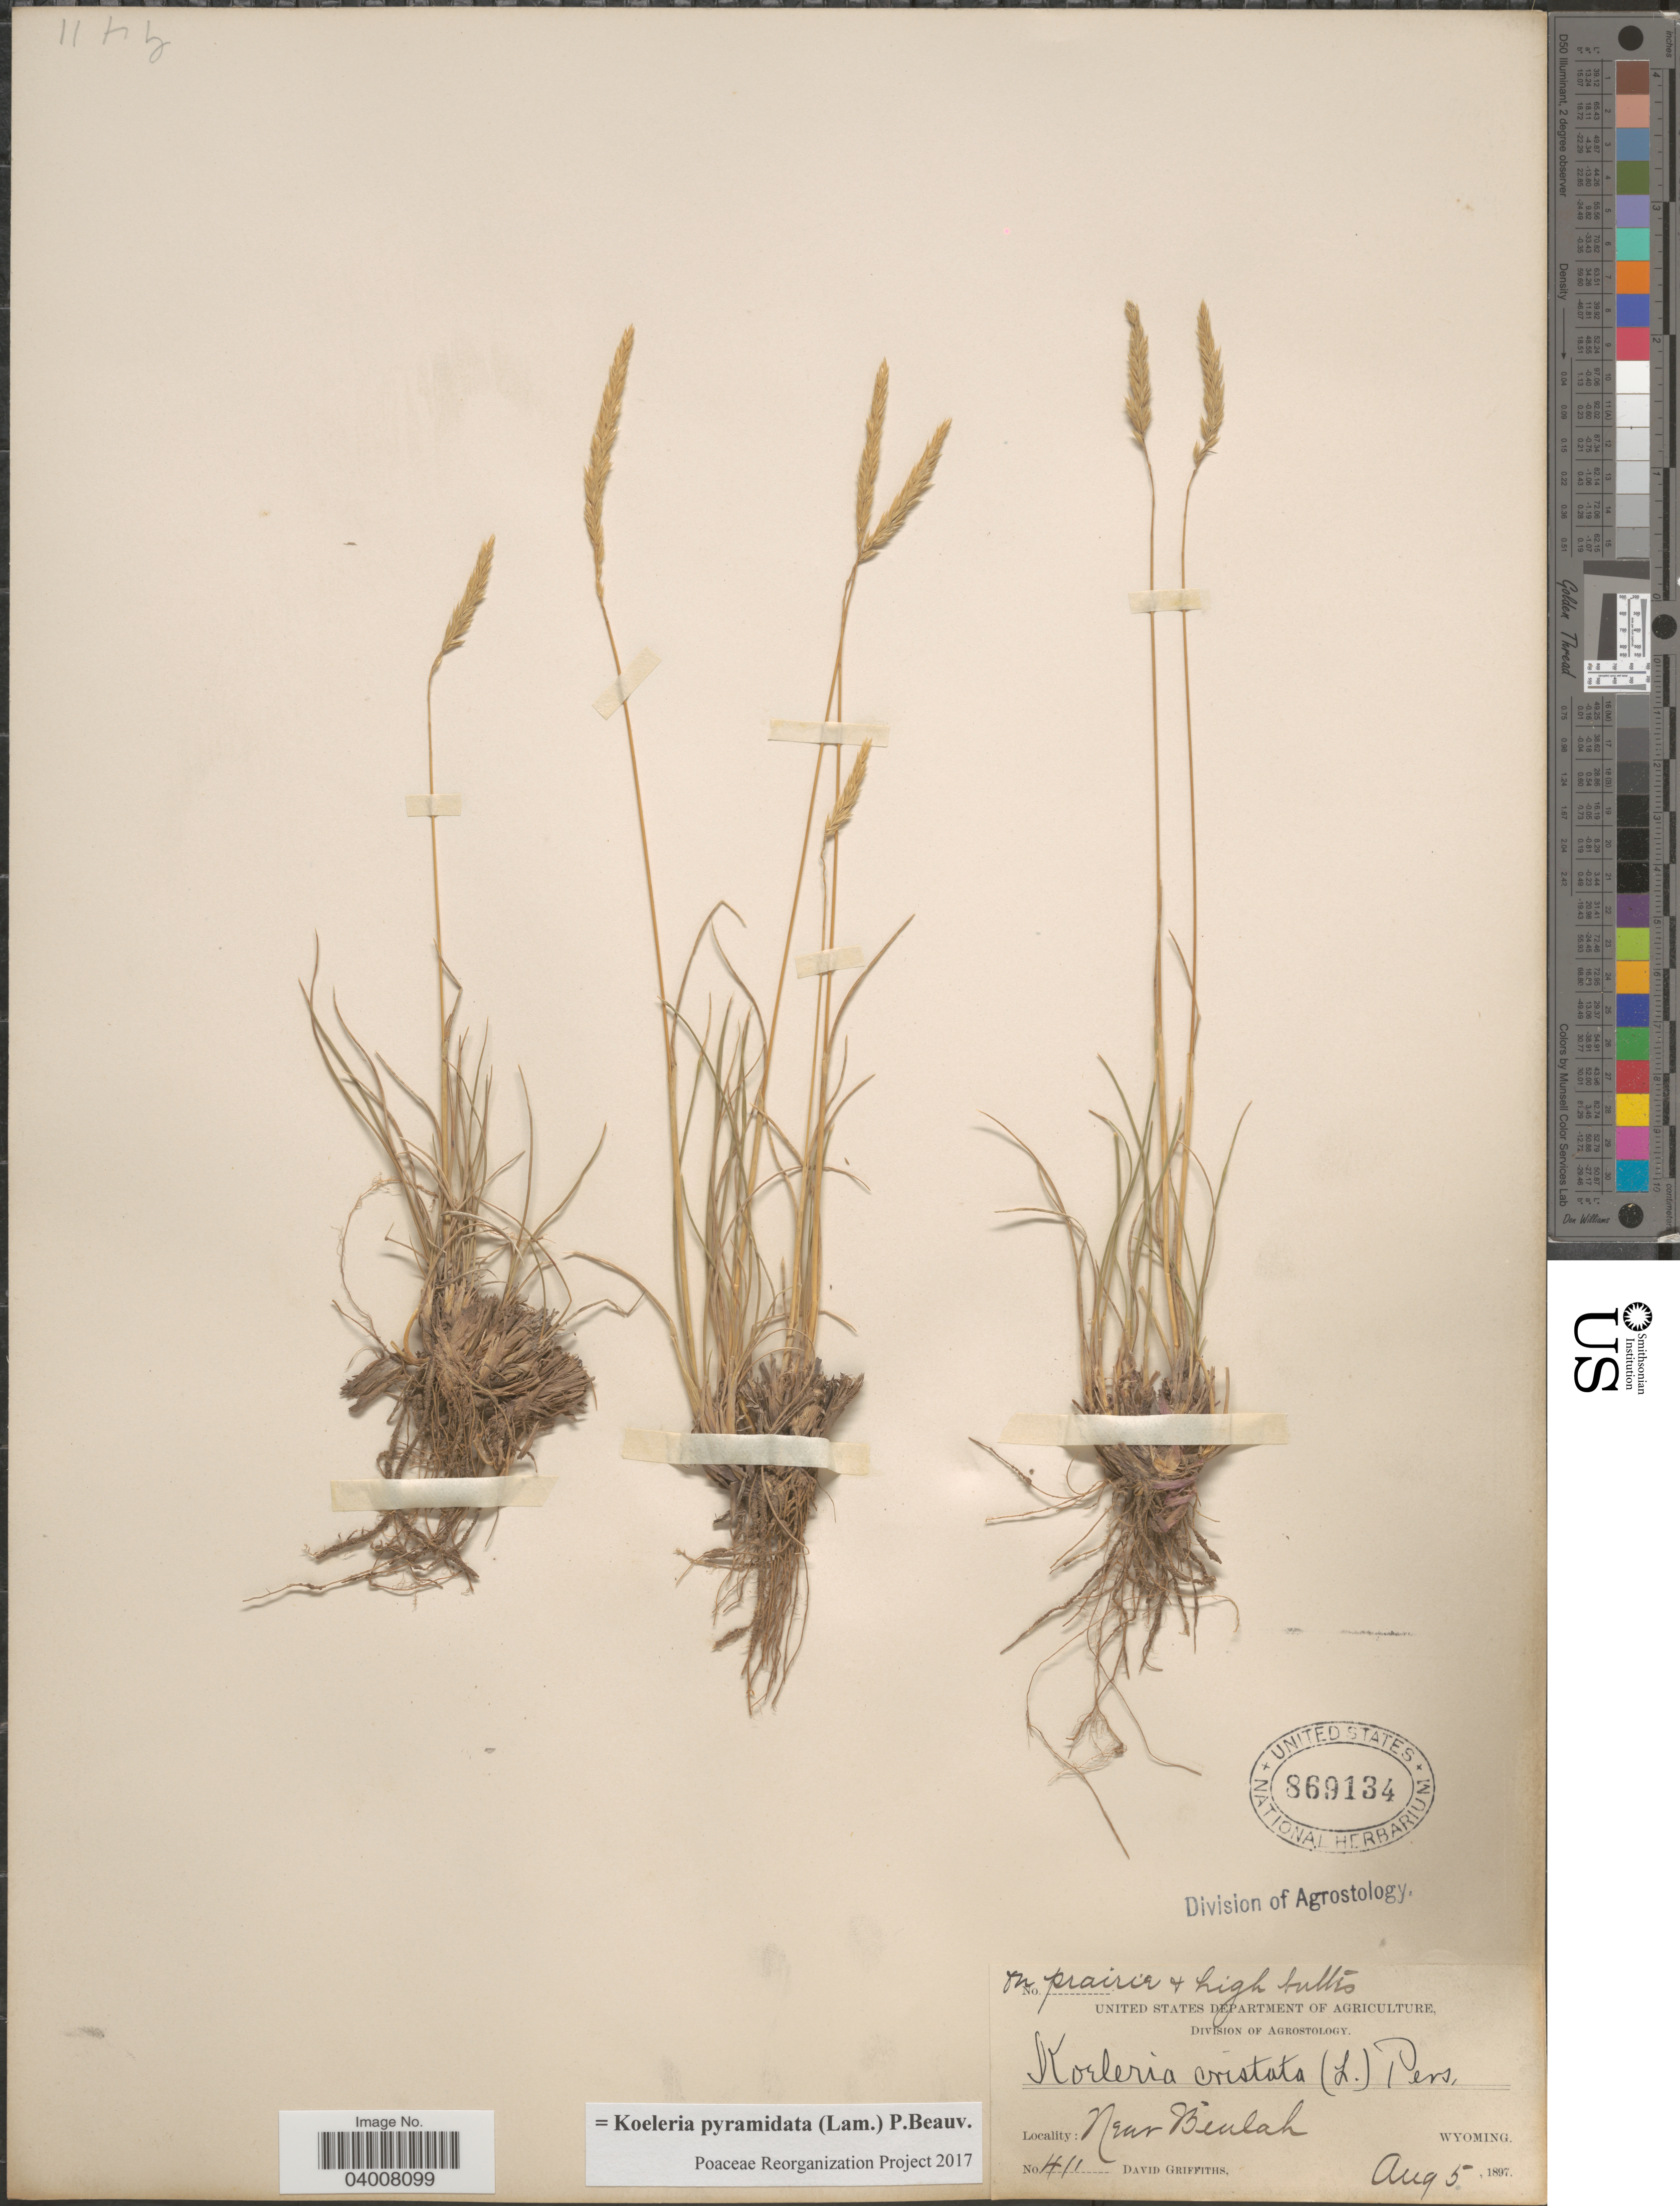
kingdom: Plantae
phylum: Tracheophyta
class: Liliopsida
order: Poales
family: Poaceae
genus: Koeleria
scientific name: Koeleria pyramidata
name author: (Lam.) P. Beauv.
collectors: D. Griffiths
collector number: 411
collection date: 1897-08-05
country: United States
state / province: Wyoming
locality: Nar Beulah.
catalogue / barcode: US 869134